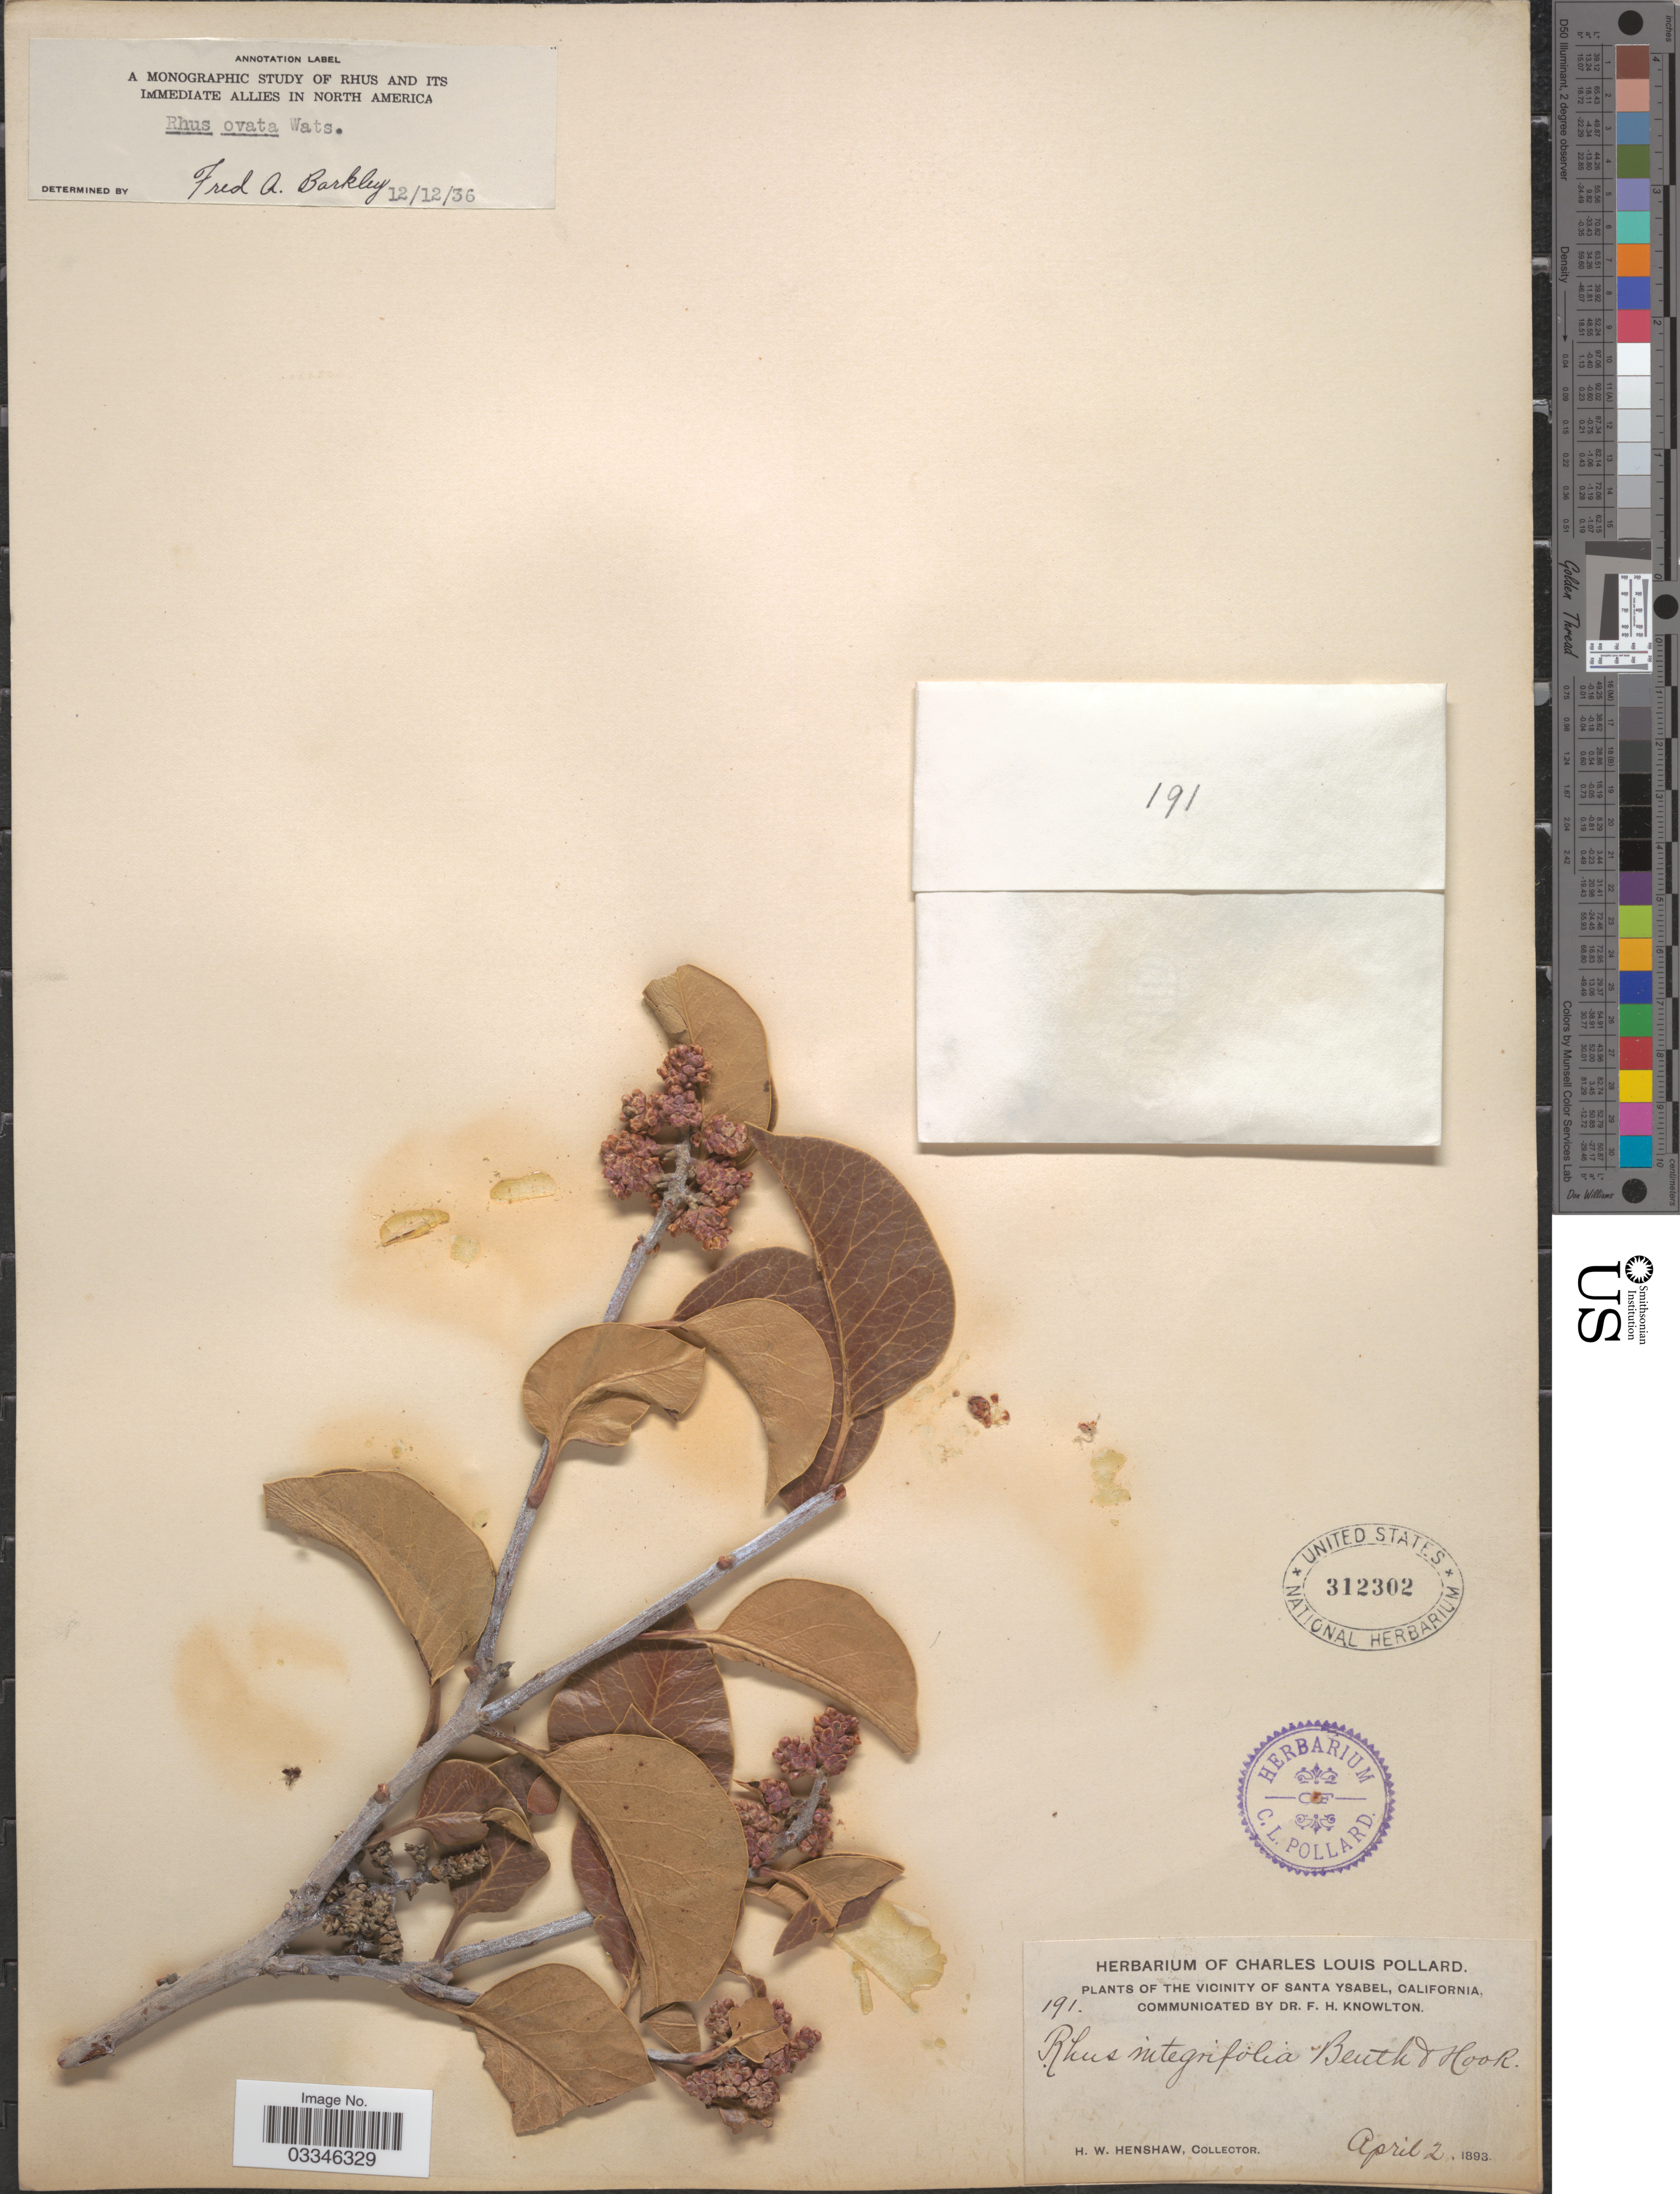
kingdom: Plantae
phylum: Tracheophyta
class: Magnoliopsida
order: Sapindales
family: Anacardiaceae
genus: Rhus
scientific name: Rhus ovata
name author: S. Watson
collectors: H. Henshaw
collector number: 191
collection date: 1893-04-02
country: United States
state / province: California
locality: The vicinity of Santa Ysabel.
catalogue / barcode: US 312302